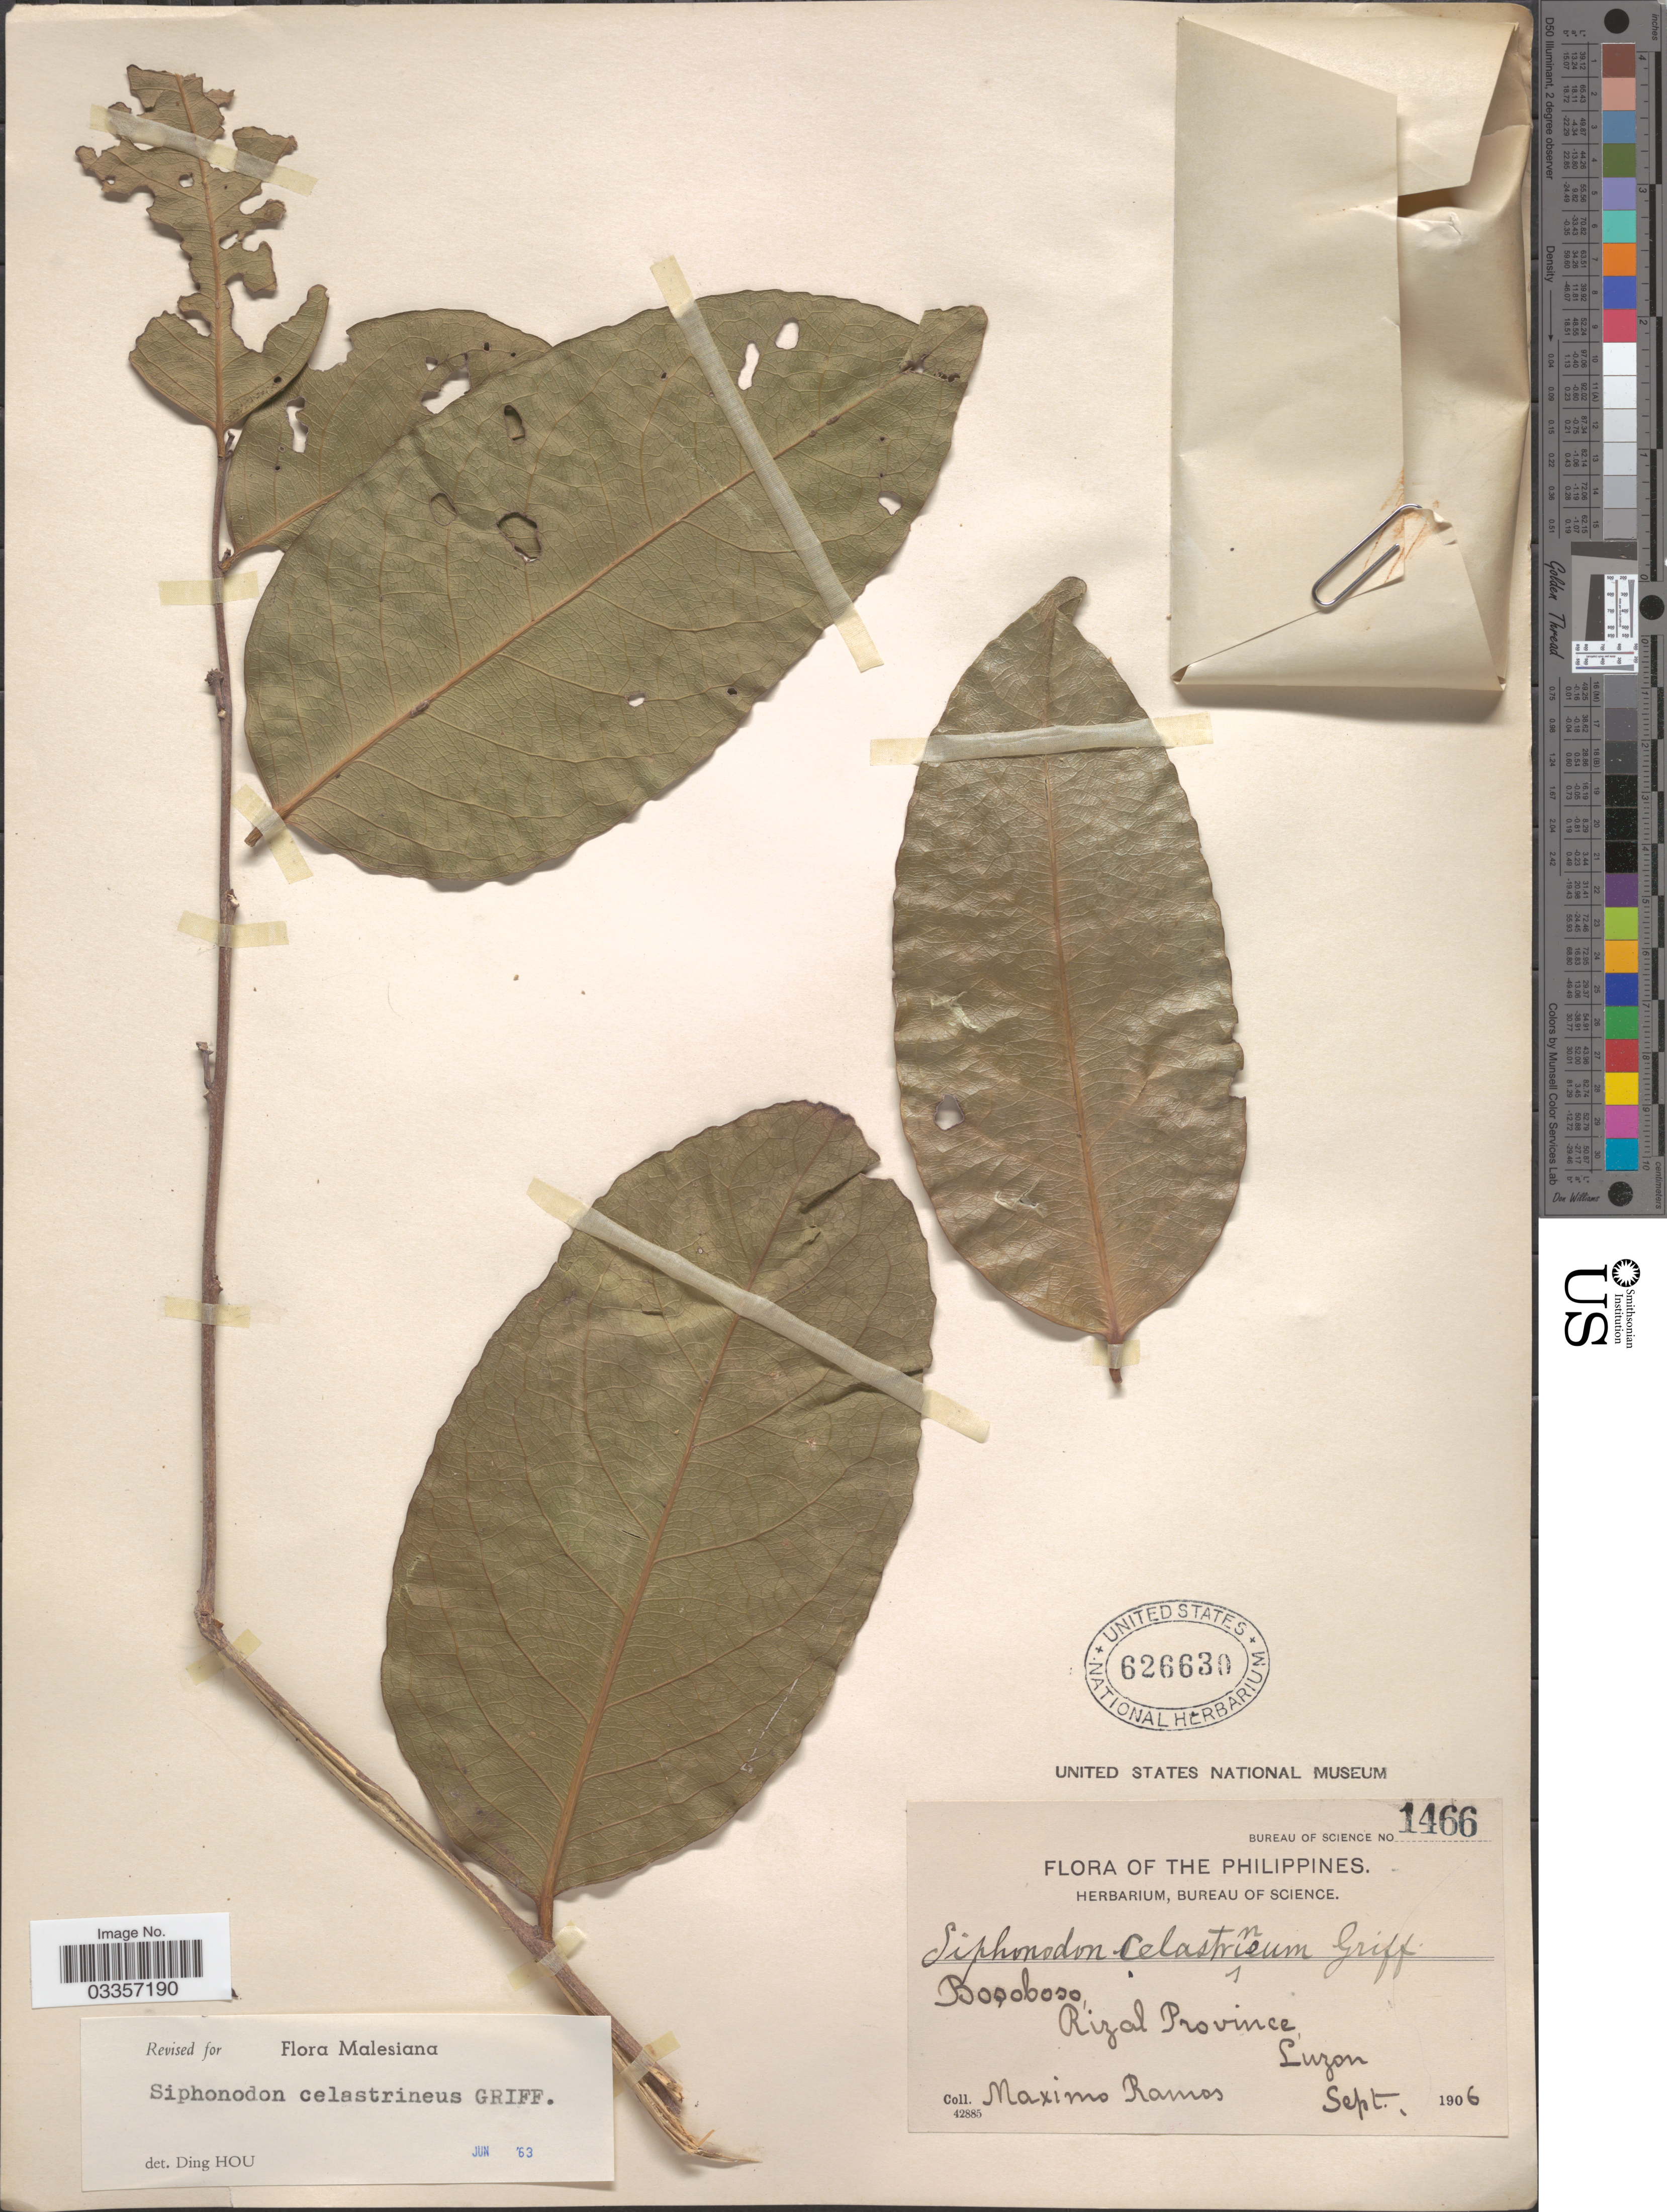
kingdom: Plantae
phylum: Tracheophyta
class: Magnoliopsida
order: Celastrales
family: Celastraceae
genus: Siphonodon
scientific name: Siphonodon celastrineus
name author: Griff.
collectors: M. Ramos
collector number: Bureau of Science 1466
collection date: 1906-09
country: Philippines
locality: Bosboso, Rizal Province, Luzon.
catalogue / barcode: US 626630